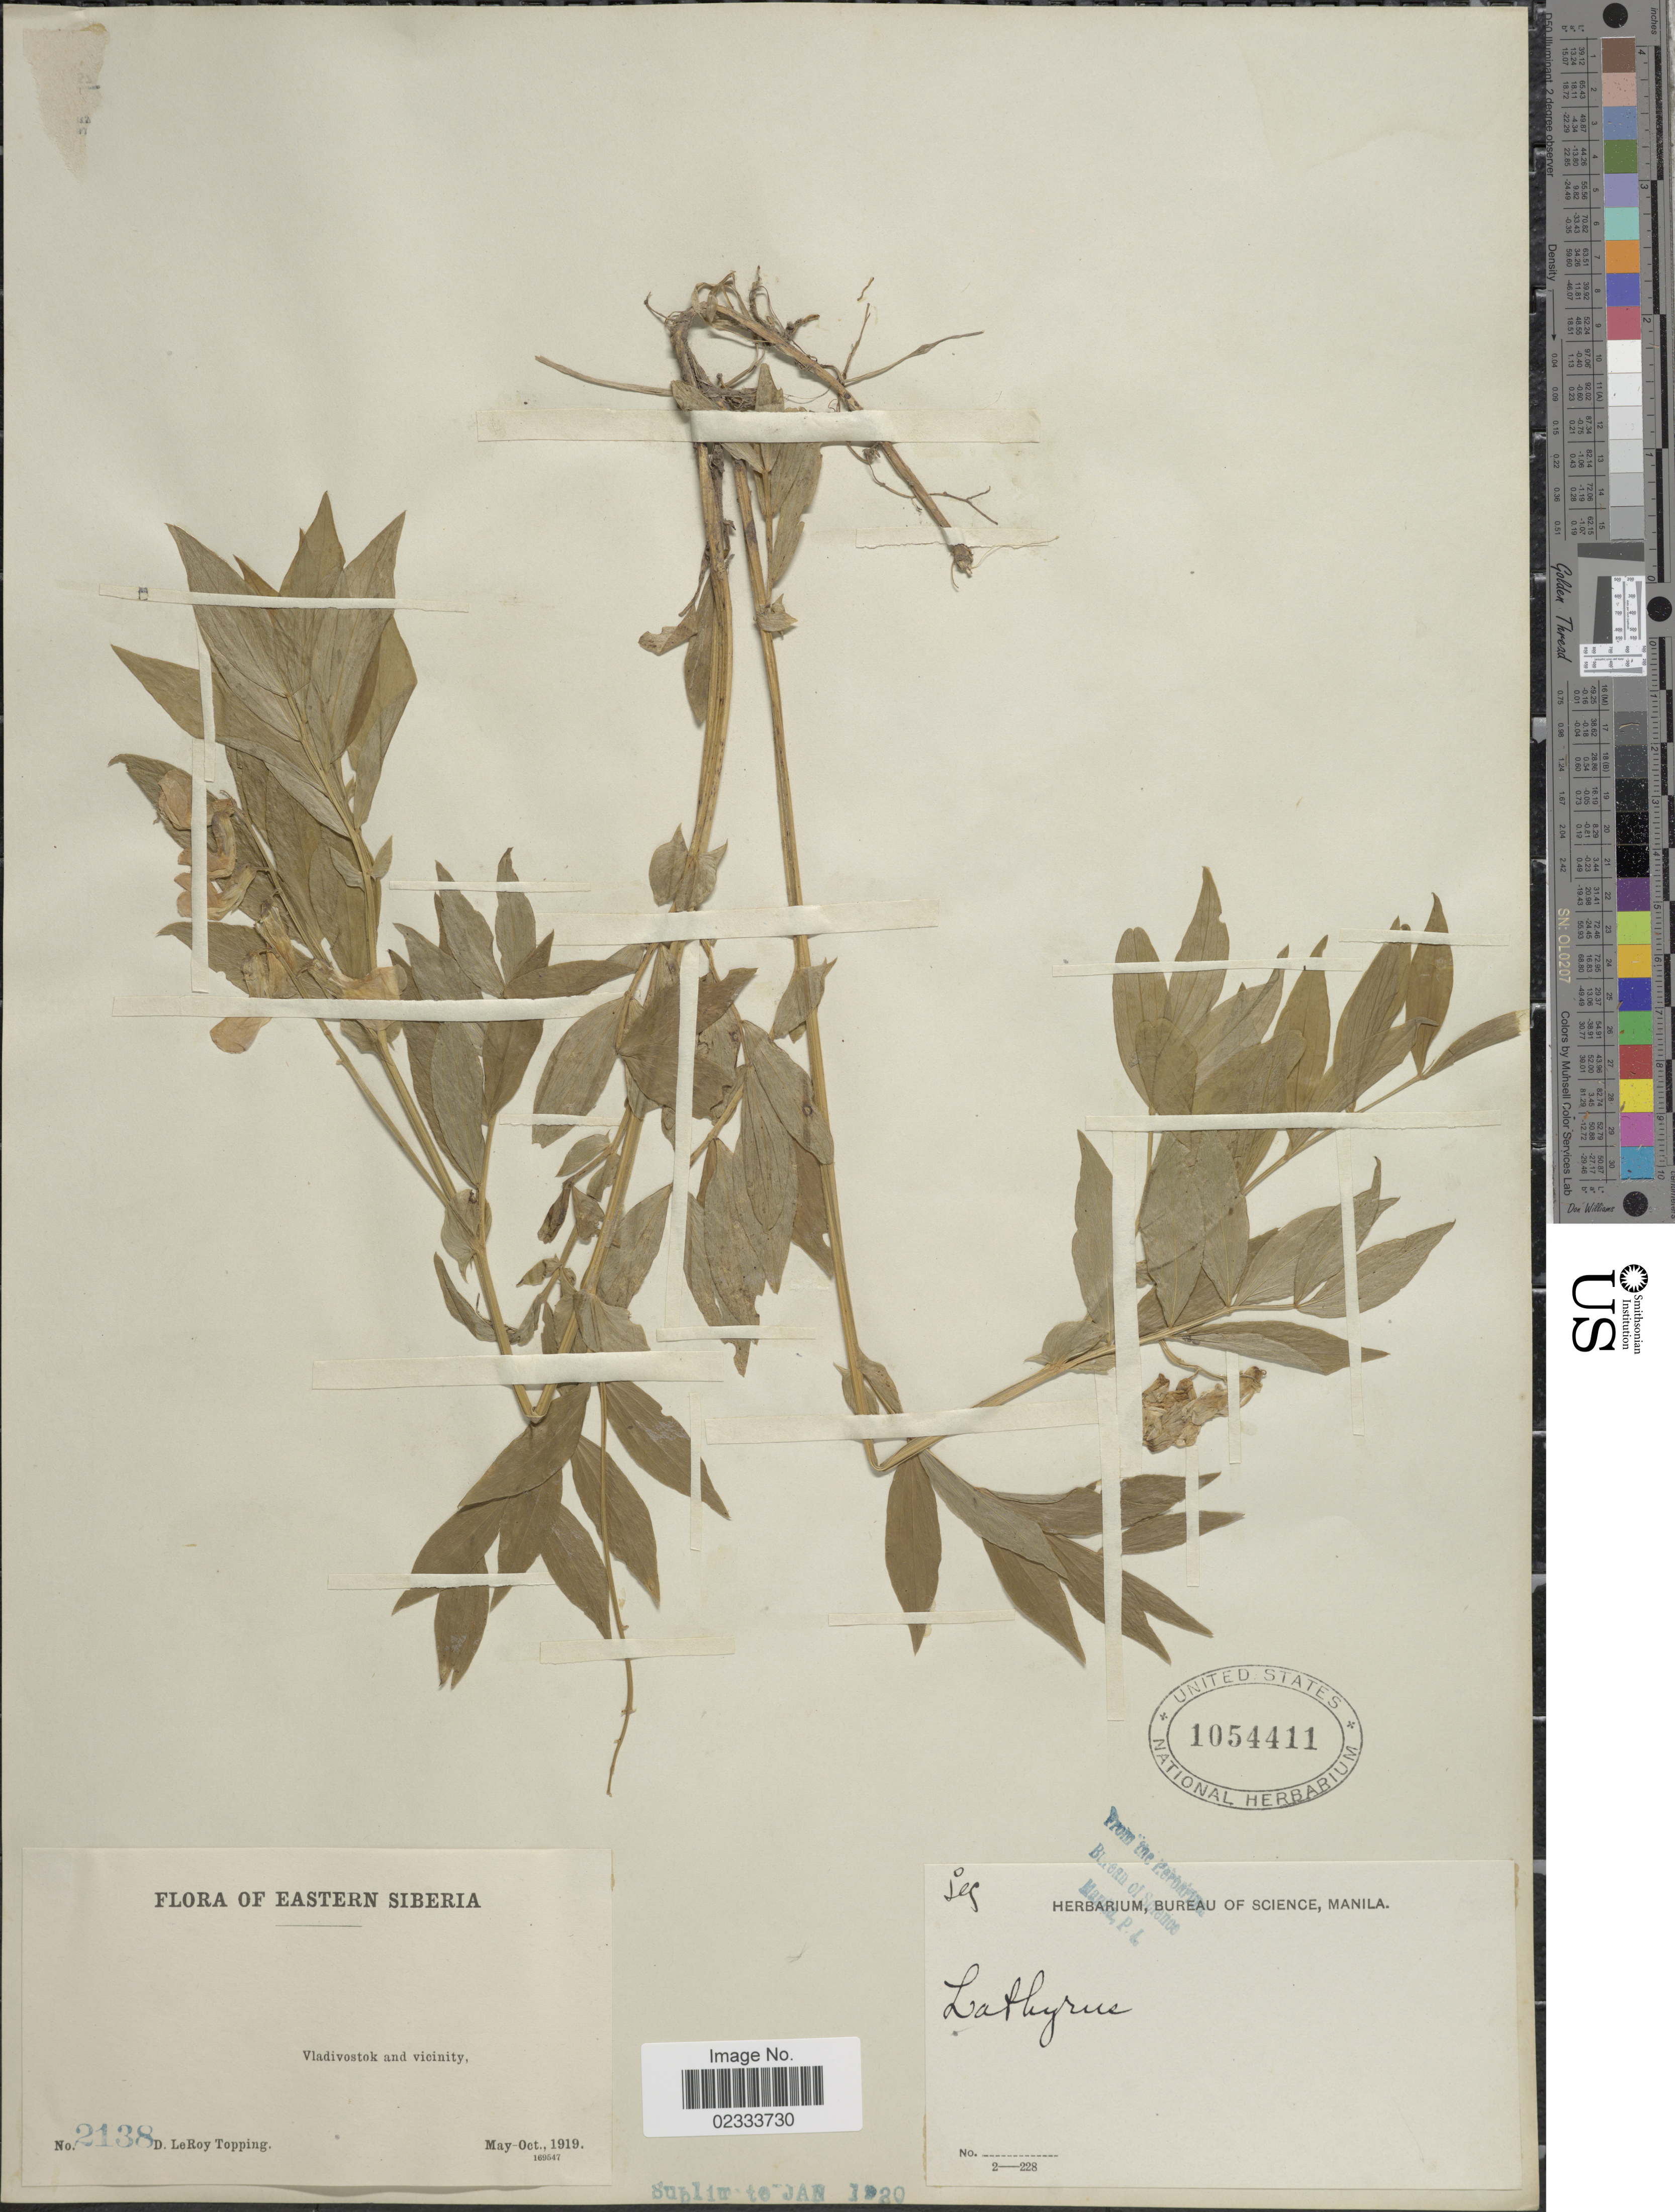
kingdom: Plantae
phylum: Tracheophyta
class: Magnoliopsida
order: Fabales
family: Fabaceae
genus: Lathyrus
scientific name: Lathyrus sp.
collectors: D. L. Topping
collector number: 2138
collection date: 1919-05/1919-10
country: Russian Federation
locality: Eastern Siberia, Vladivostok and vicinity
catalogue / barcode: US 1054411